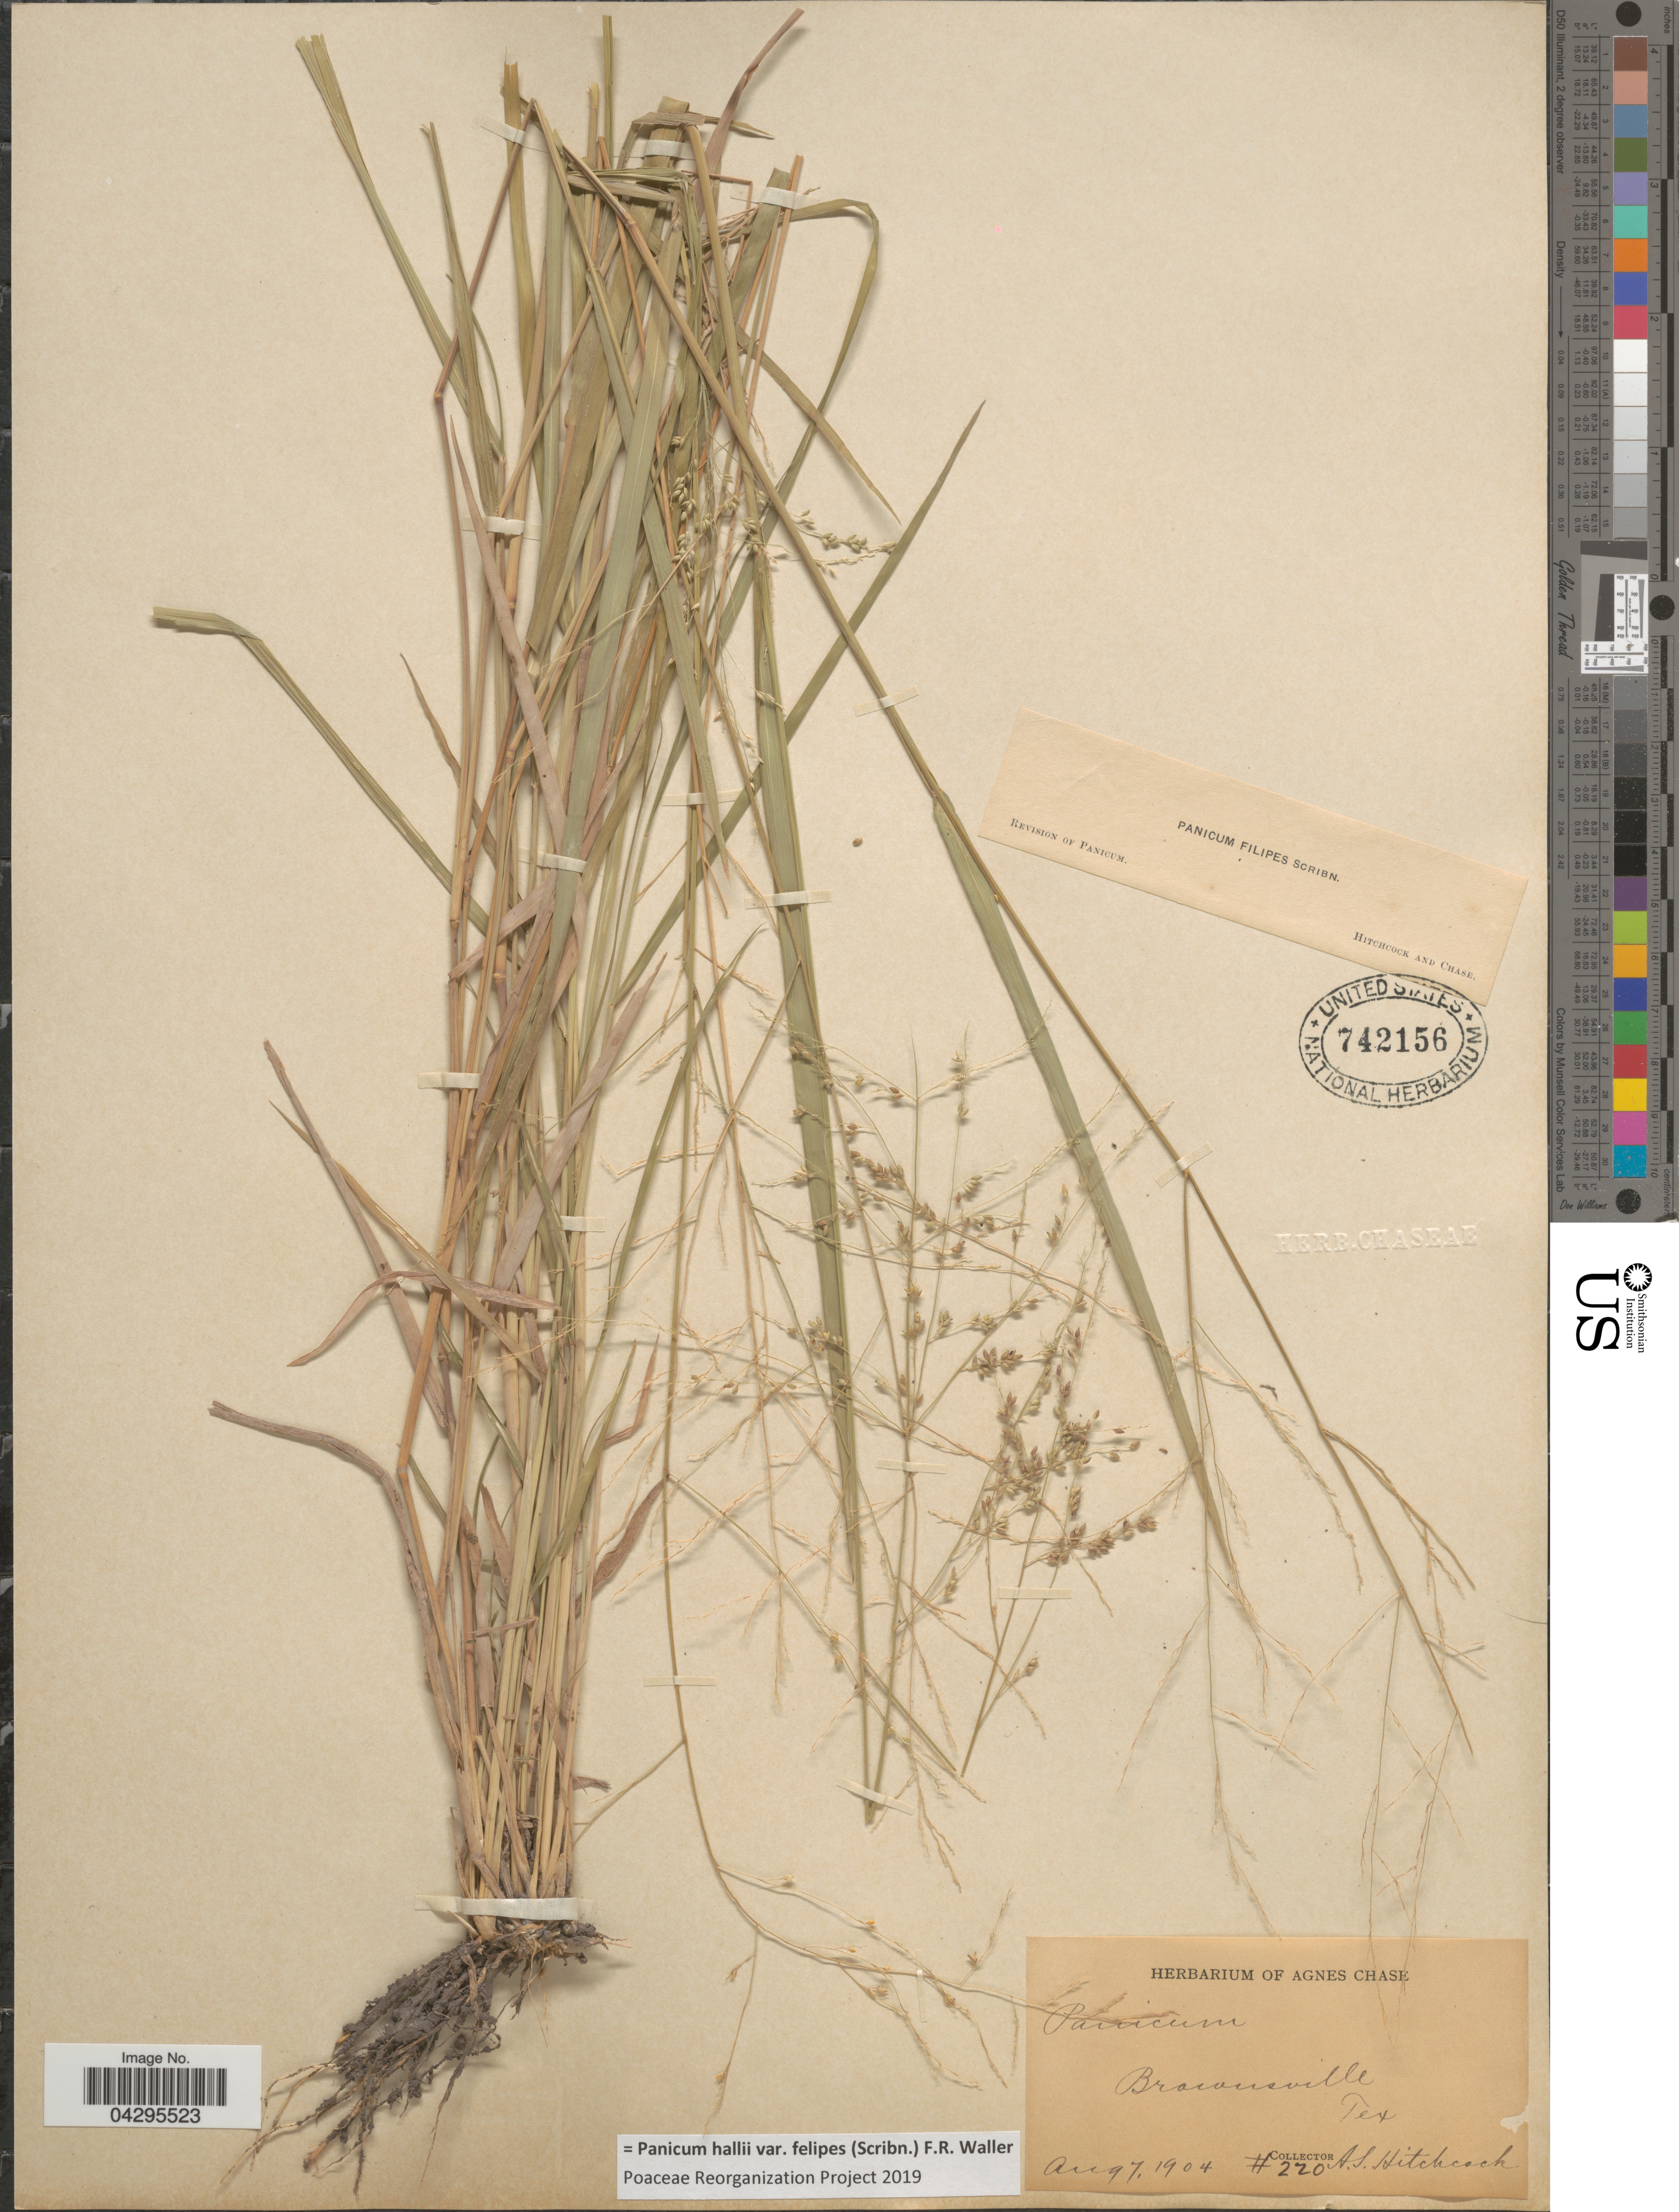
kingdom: Plantae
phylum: Tracheophyta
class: Liliopsida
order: Poales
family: Poaceae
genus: Panicum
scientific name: Panicum hallii var. felipes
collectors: A. S. Hitchcock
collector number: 220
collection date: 1904-08-07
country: United States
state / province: Texas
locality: Brownsville.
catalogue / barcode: US 742156